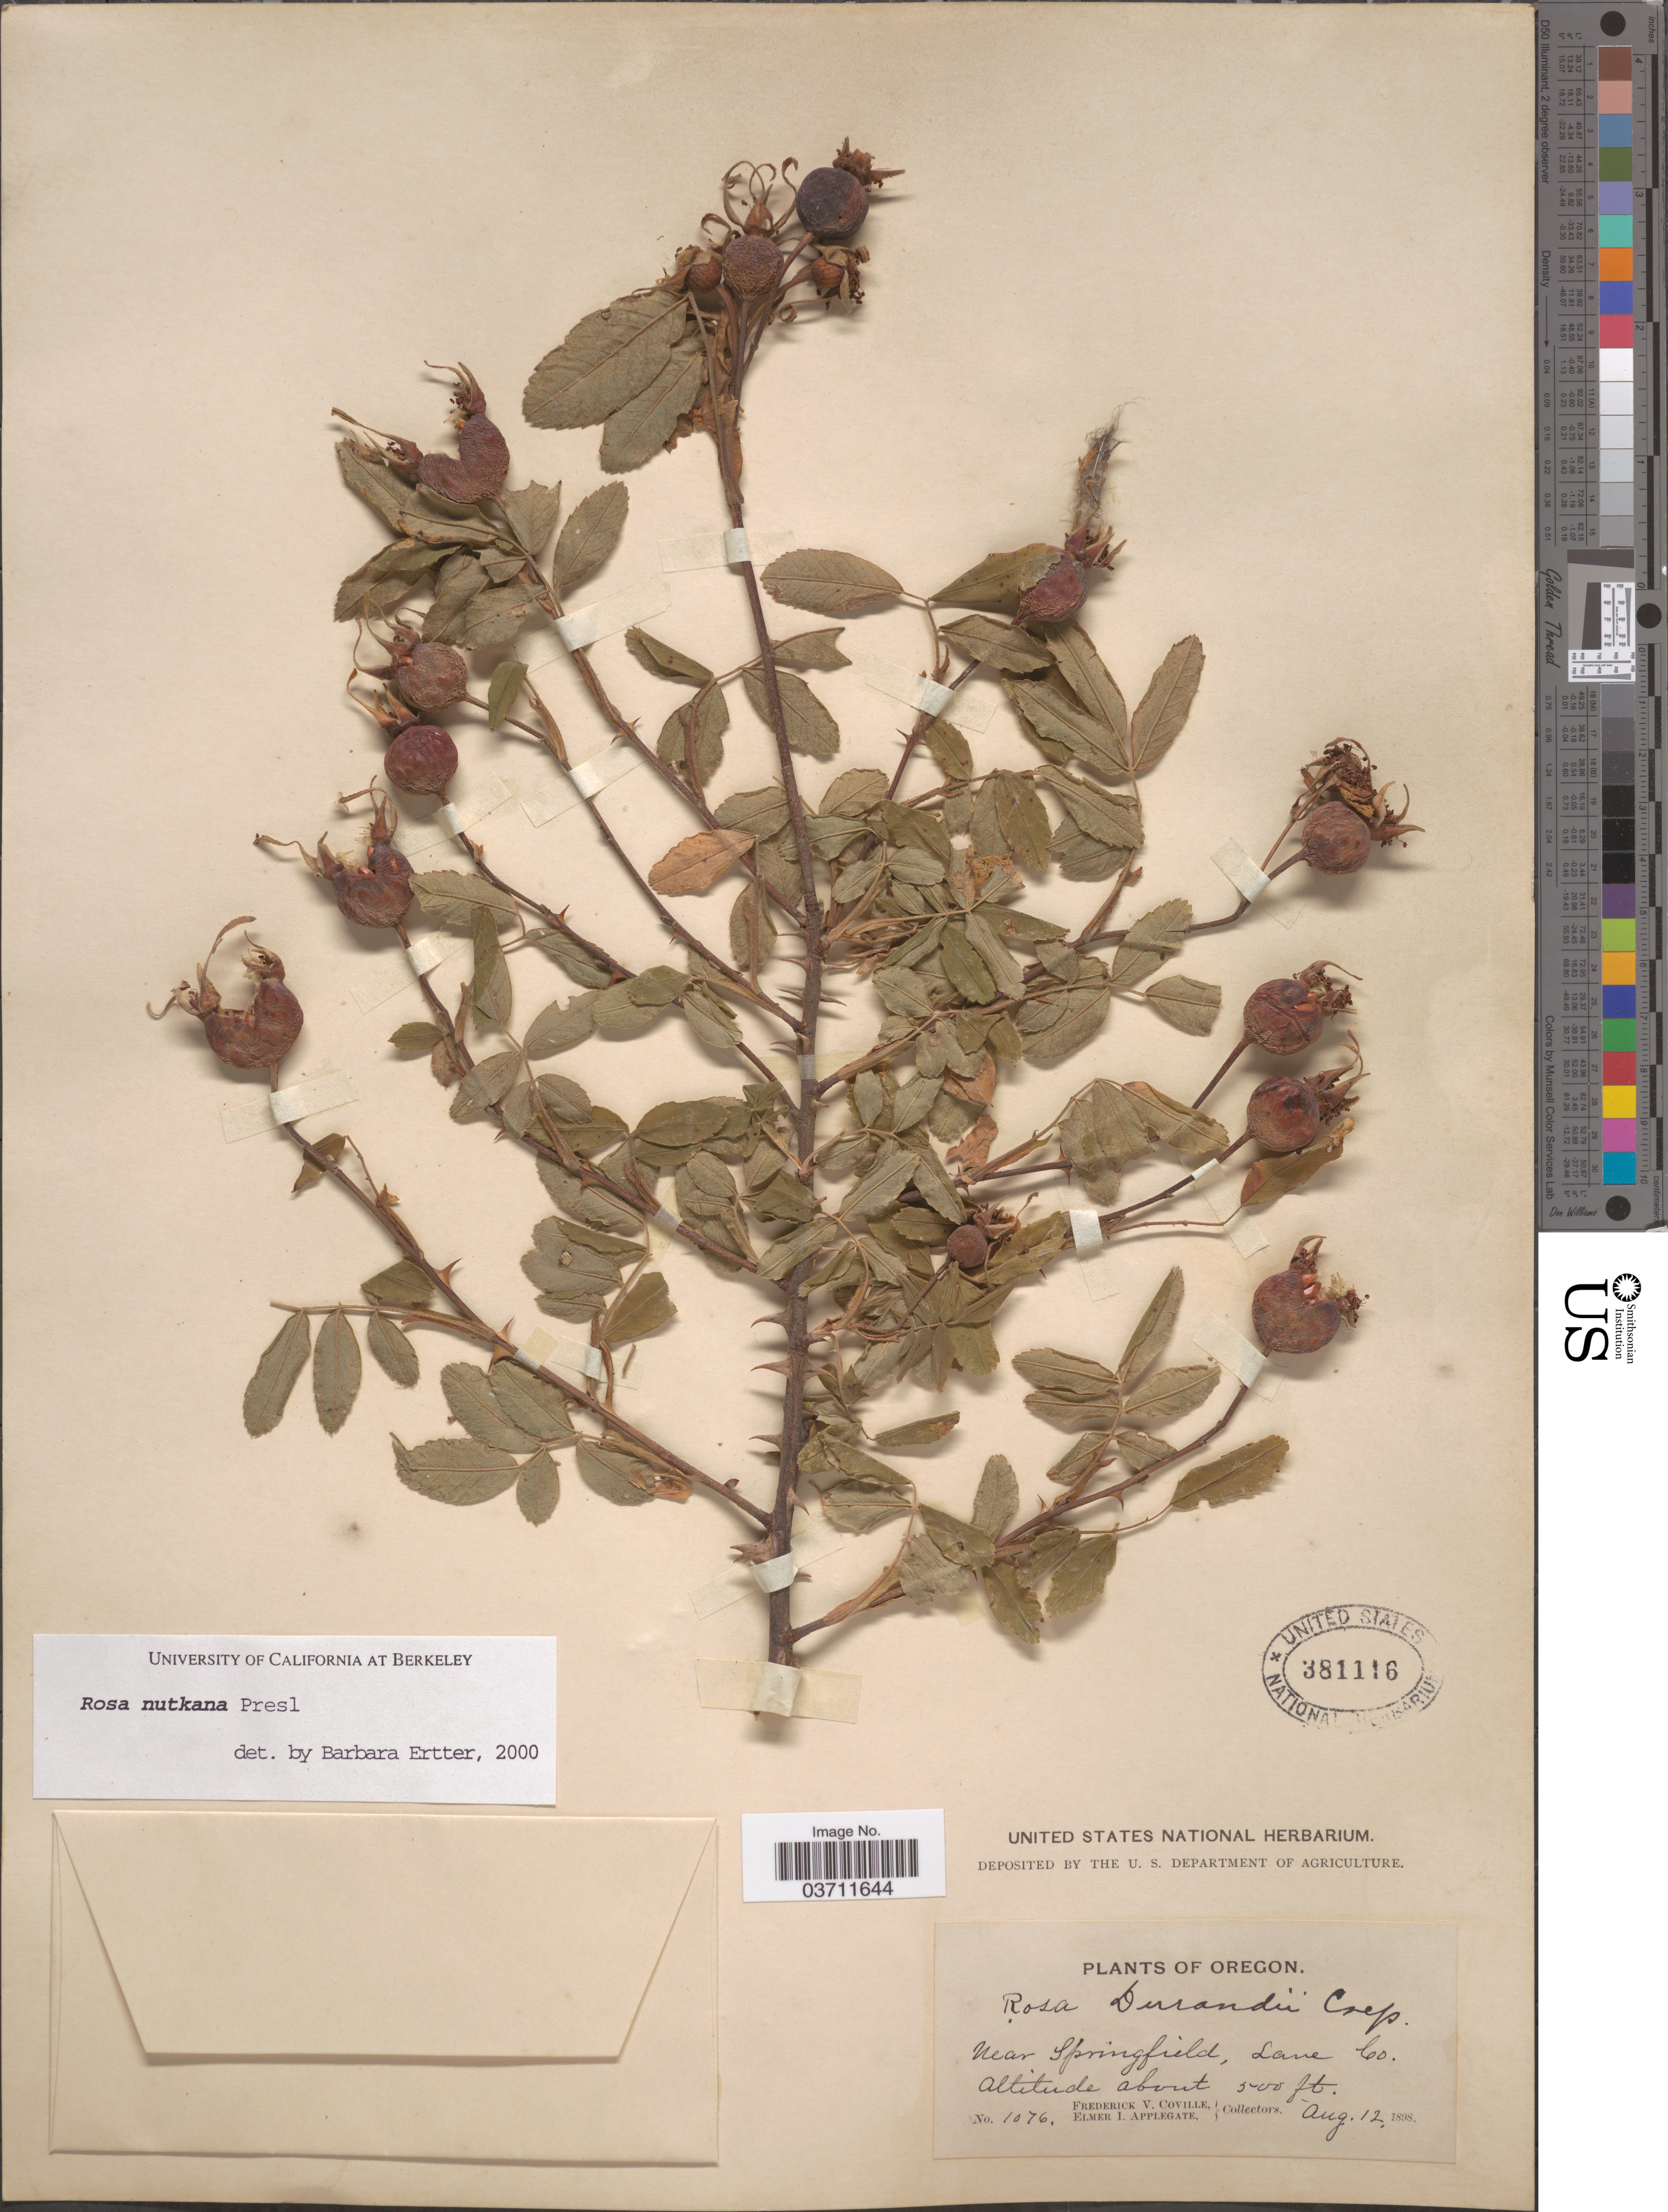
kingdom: Plantae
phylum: Tracheophyta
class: Magnoliopsida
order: Rosales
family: Rosaceae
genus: Rosa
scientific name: Rosa nutkana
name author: C. Presl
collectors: F. V. Coville & E. I. Applegate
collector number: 1076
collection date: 1898-08-12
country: United States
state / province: Oregon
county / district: Lane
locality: Near Springfield, Lane Co.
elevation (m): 152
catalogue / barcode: US 381116